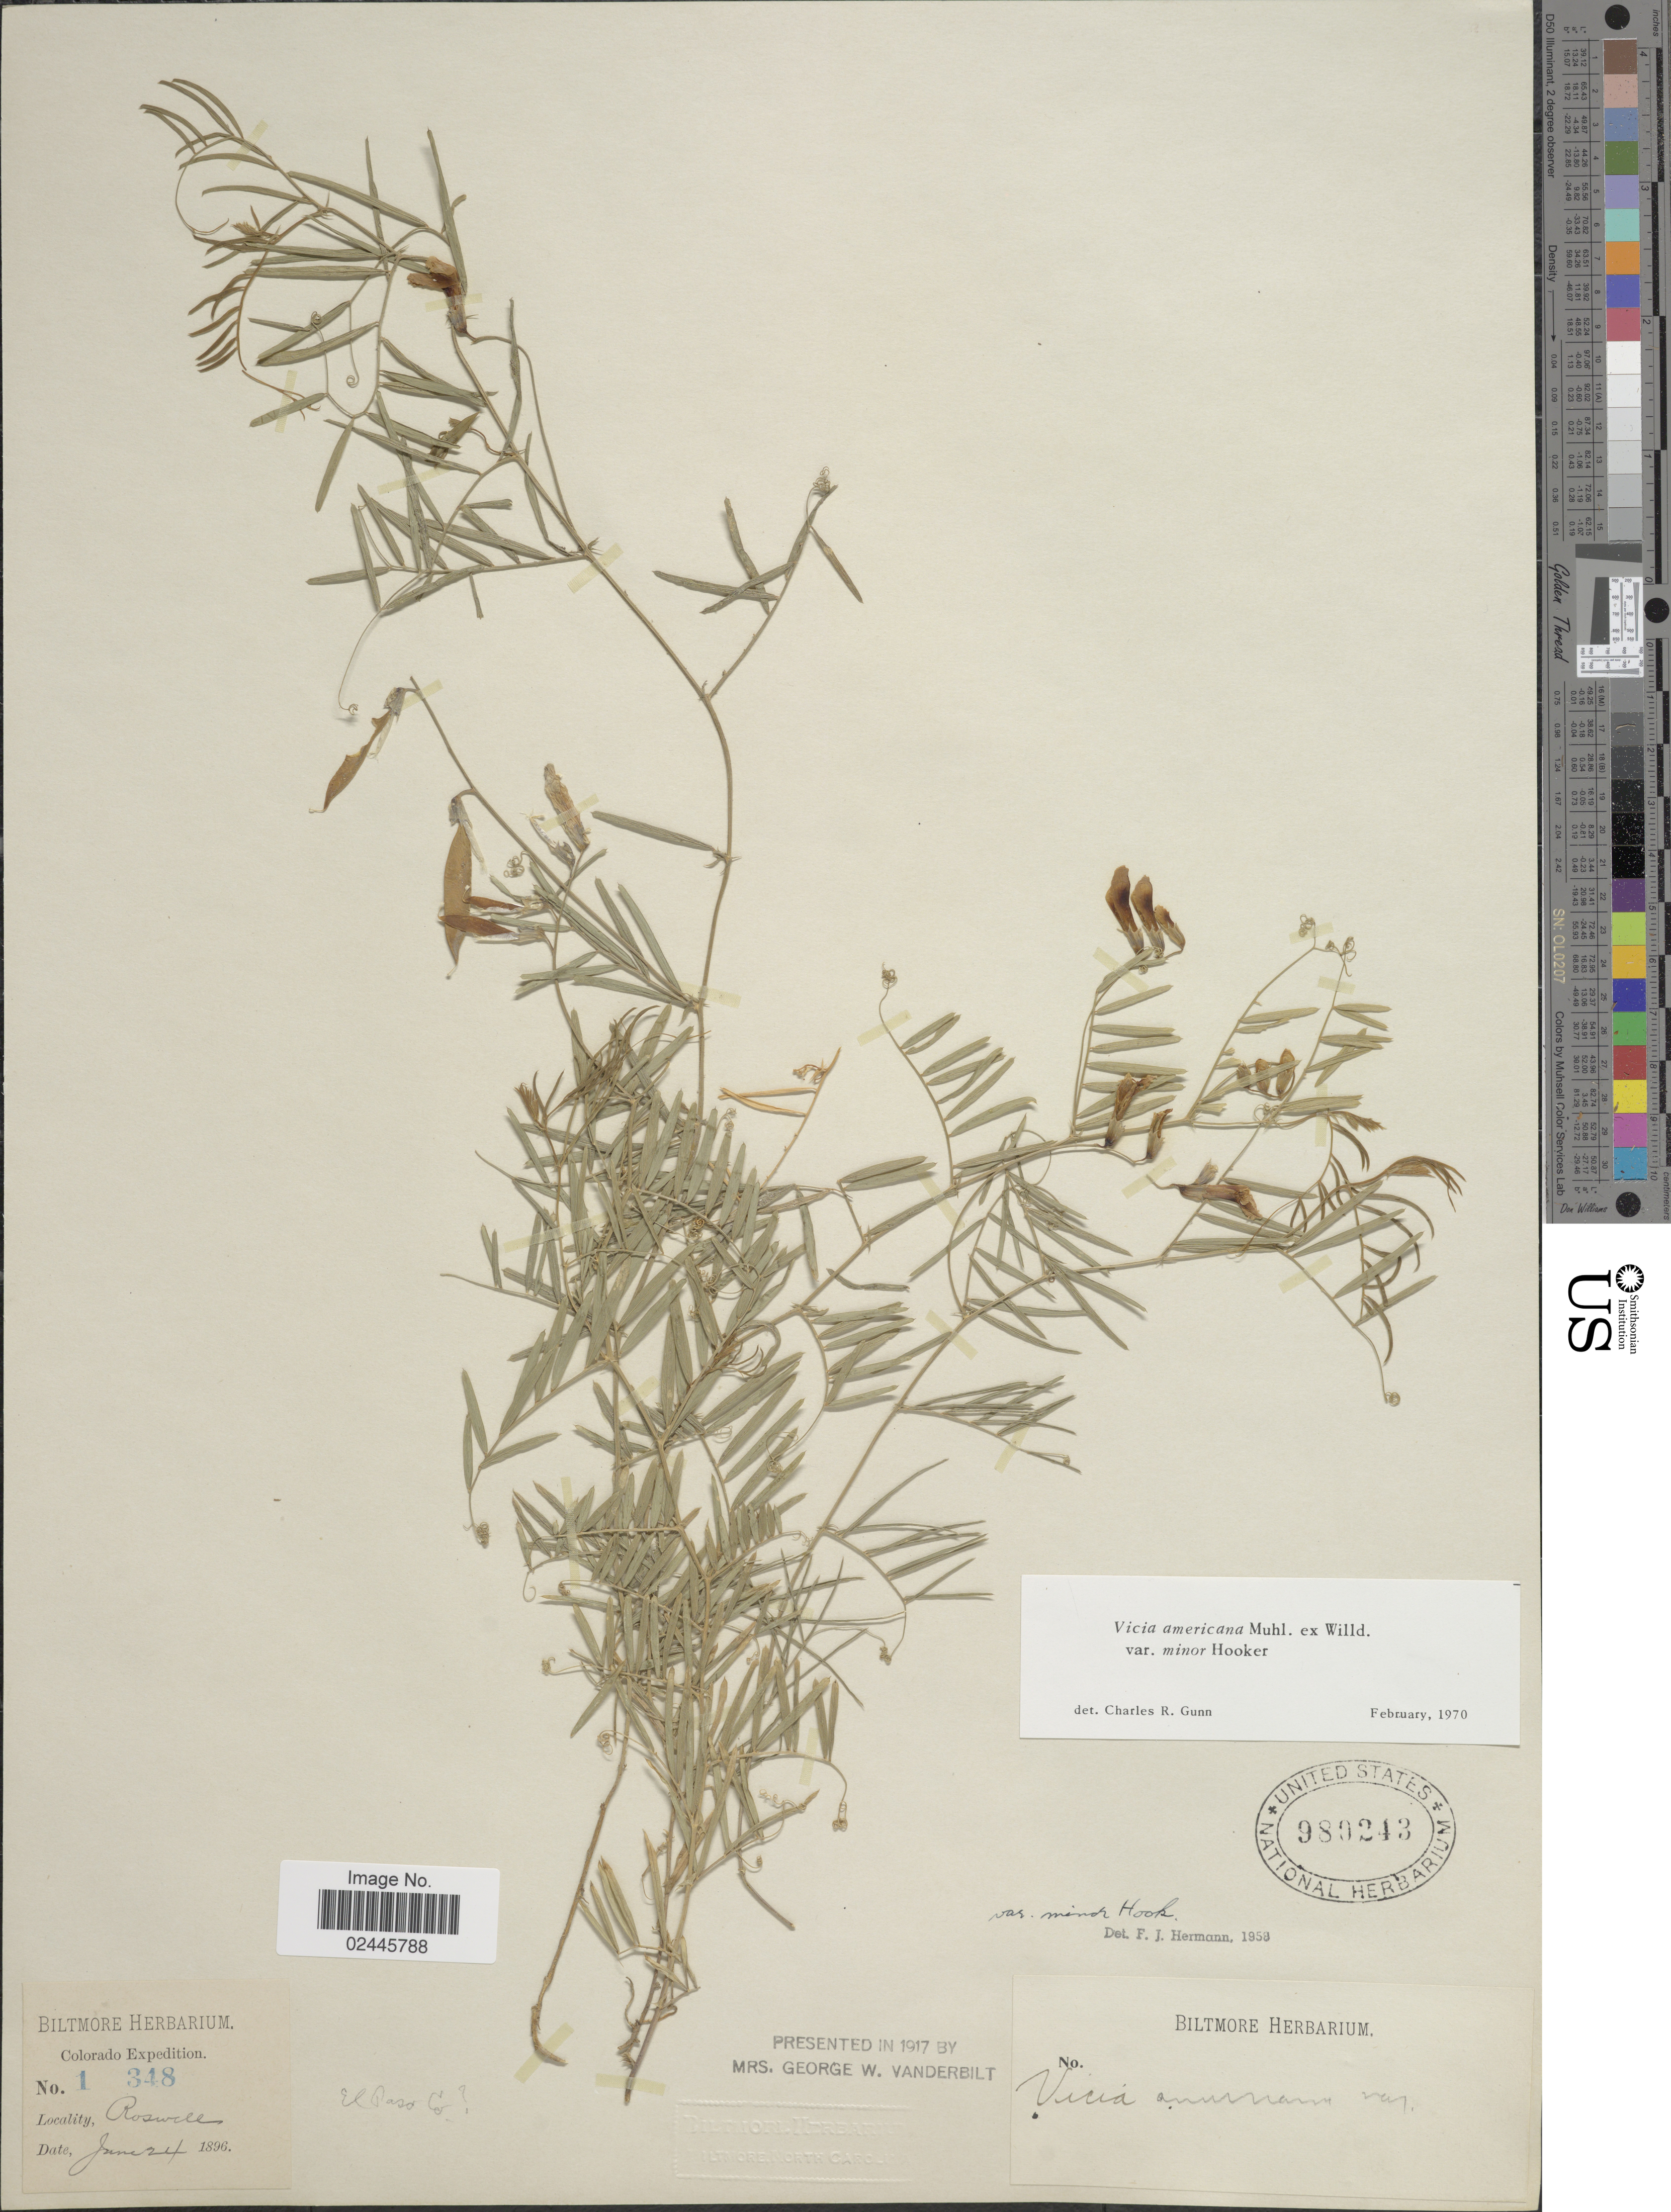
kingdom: Plantae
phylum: Tracheophyta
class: Magnoliopsida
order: Fabales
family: Fabaceae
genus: Vicia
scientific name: Vicia americana var. minor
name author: Hook.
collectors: ex herb. Biltmore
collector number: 1348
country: United States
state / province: Colorado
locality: Colorado, Roswell.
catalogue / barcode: US 980243